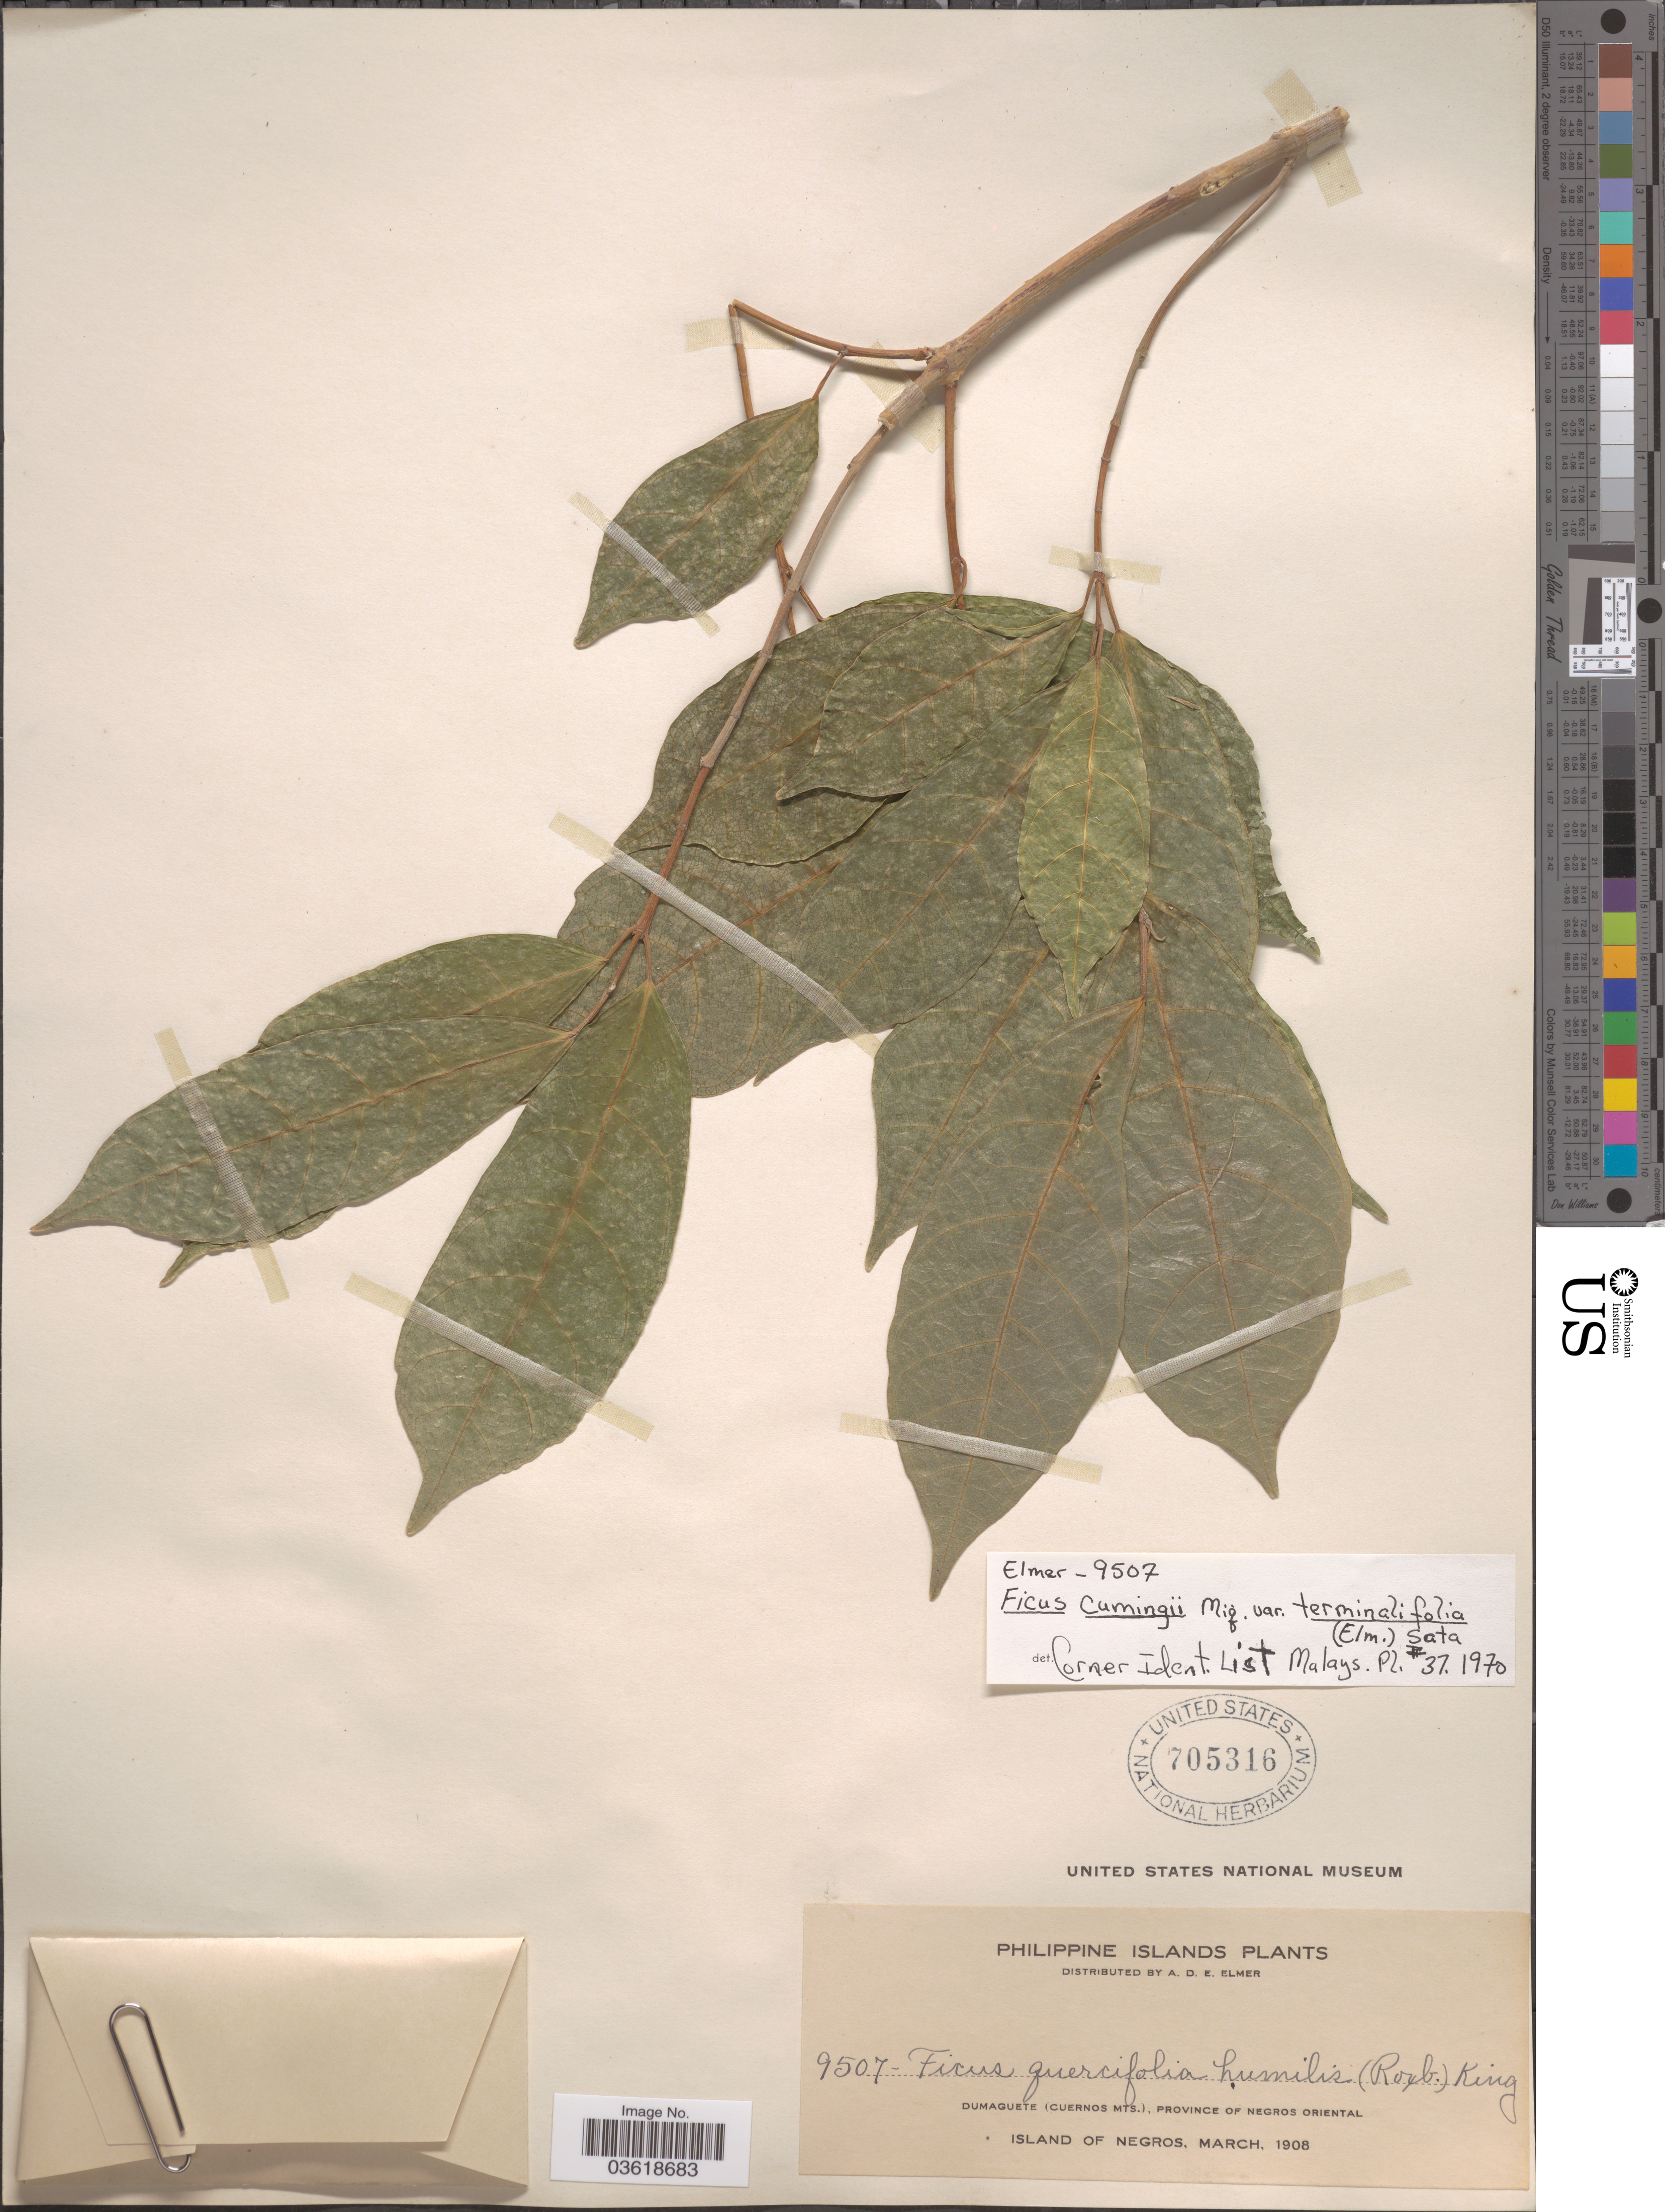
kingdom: Plantae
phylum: Tracheophyta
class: Magnoliopsida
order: Rosales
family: Moraceae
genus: Ficus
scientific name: Ficus cumingii var. terminalifolia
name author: (Elmer) Sata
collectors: A. D. E. Elmer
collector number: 9507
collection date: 1908-03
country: Philippines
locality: Philippine Islands. Dumaguete (Cuernos Mts.), Province of Negros Oriental. Island of Negros.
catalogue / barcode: US 705316